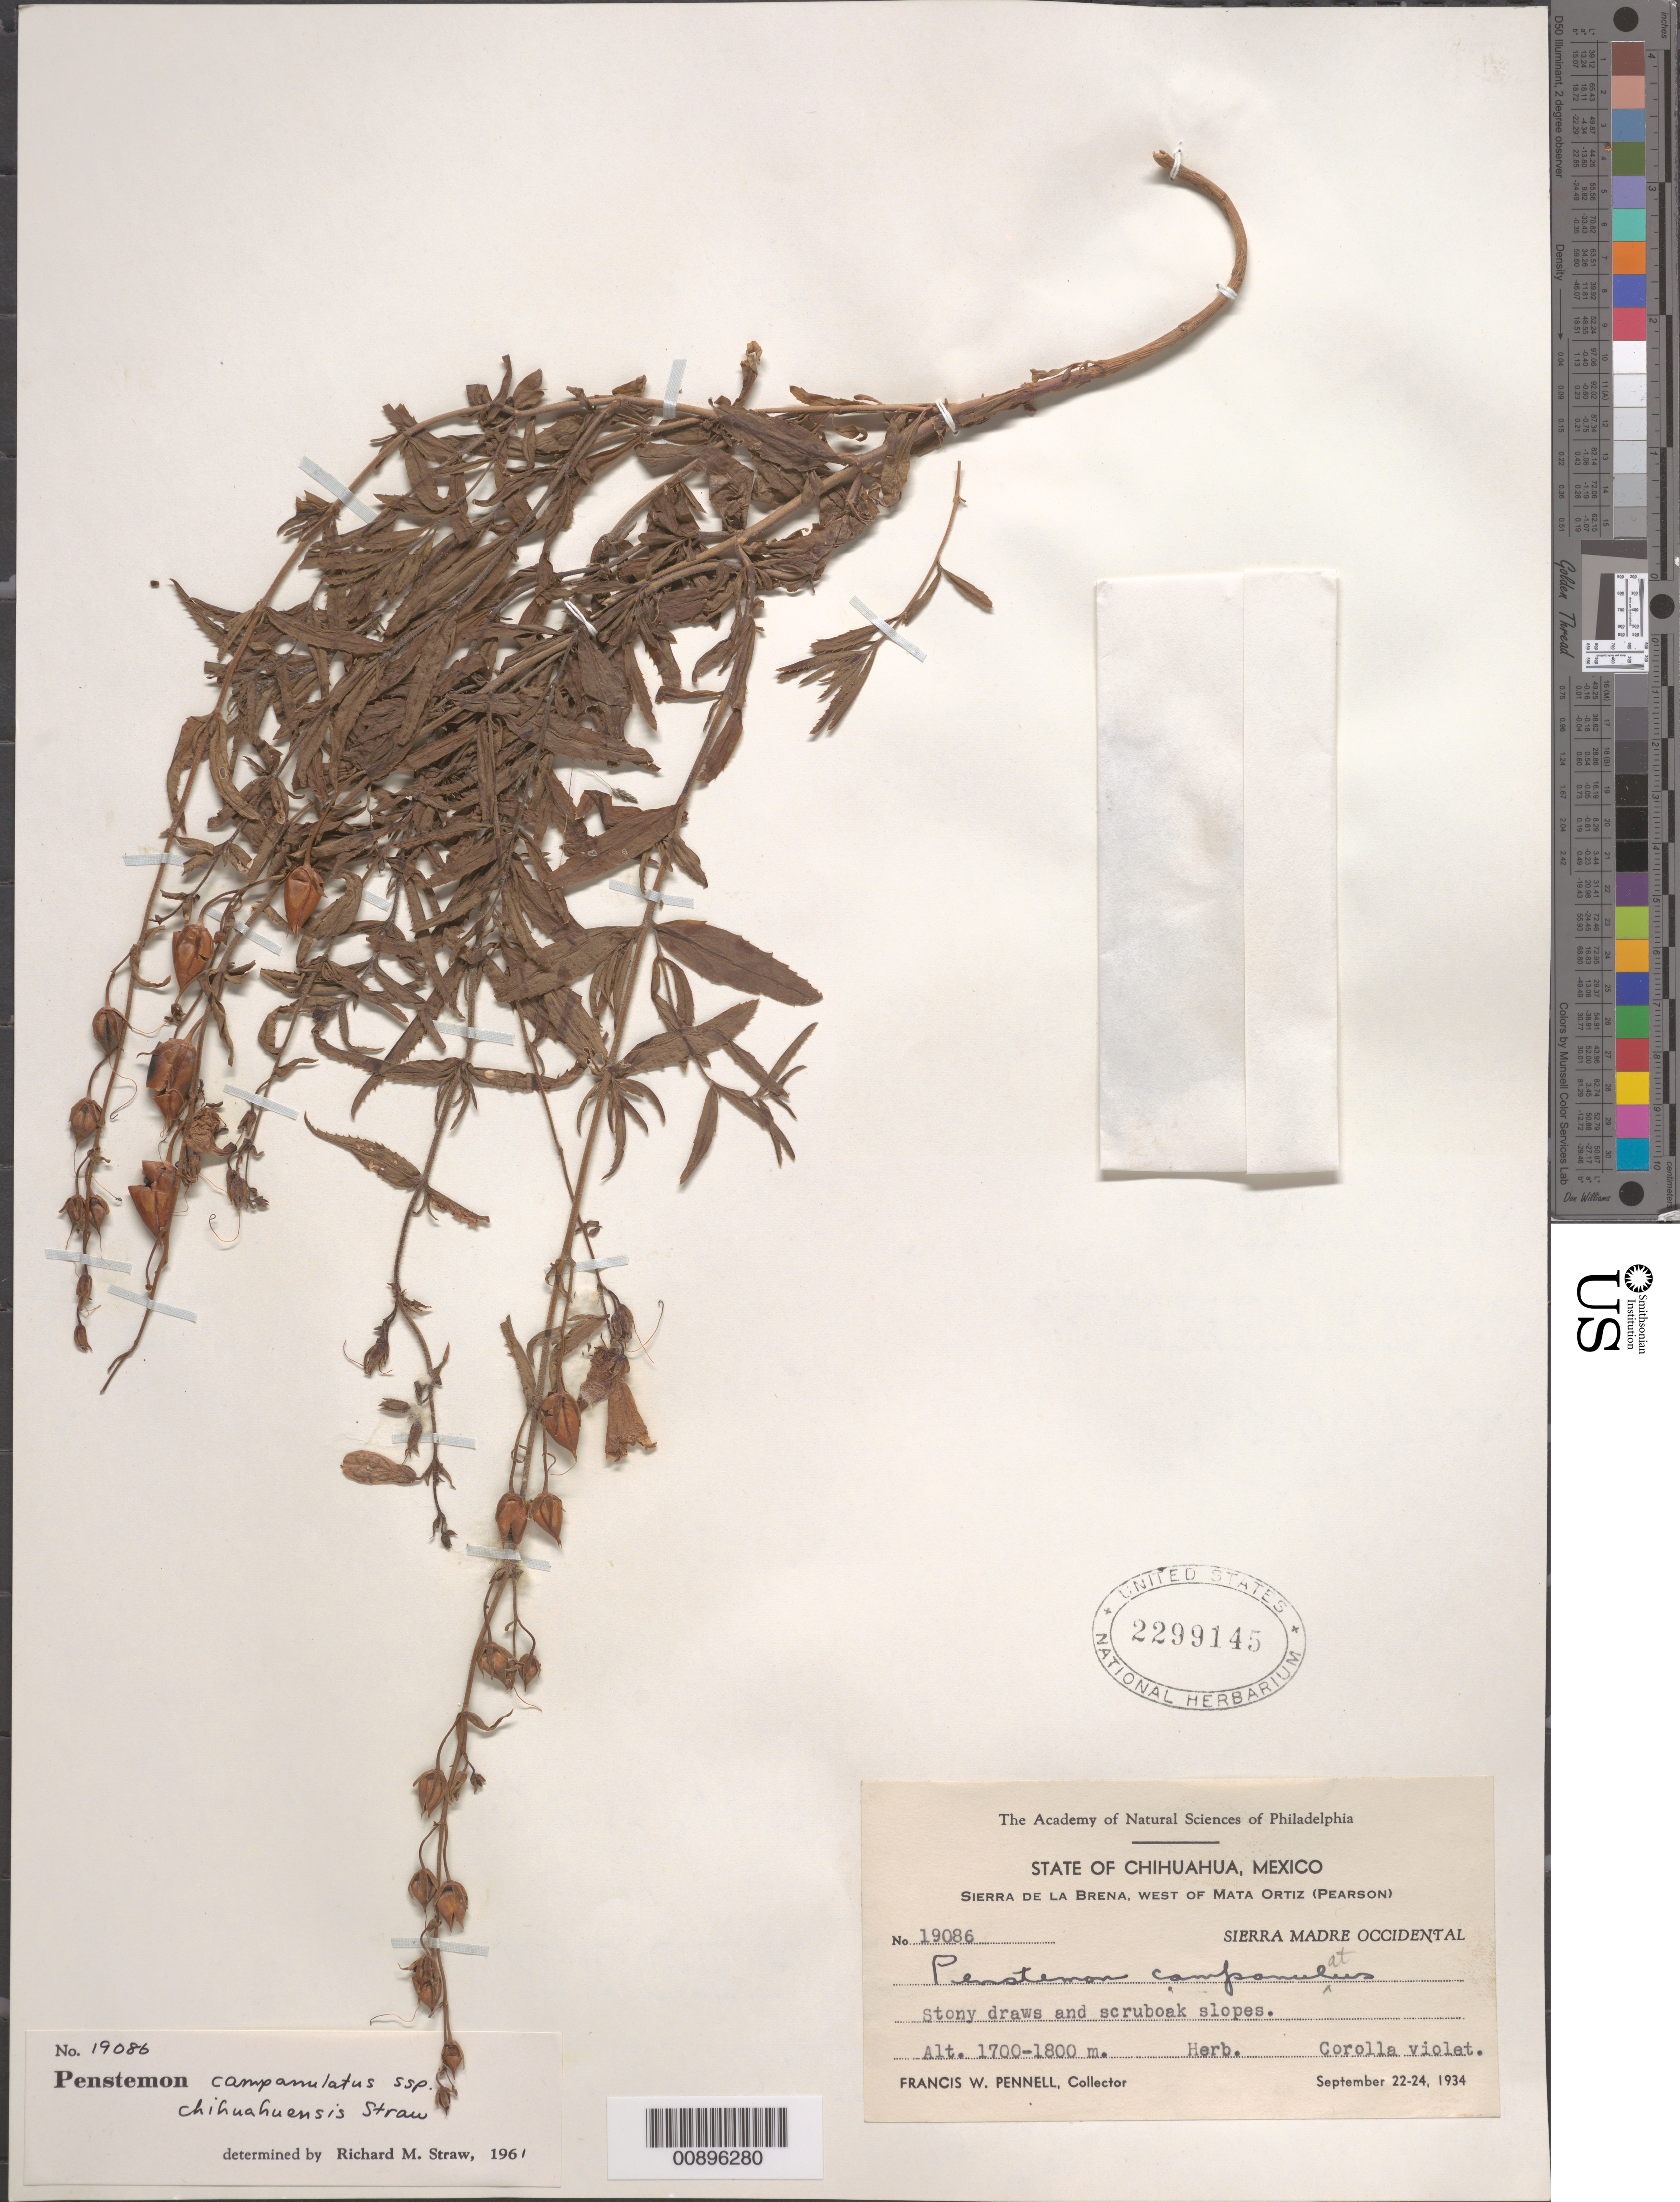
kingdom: Plantae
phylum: Tracheophyta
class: Magnoliopsida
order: Lamiales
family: Plantaginaceae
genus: Penstemon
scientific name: Penstemon campanulatus subsp. chihuahuensis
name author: Straw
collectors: F. W. Pennell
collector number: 19086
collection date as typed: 22 Sep 1934 to 24 Sep 1934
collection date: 1934-09-22/1934-09-24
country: Mexico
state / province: Chihuahua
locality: Sierra de la Breña, west of Mata Ortiz (Pearson). Sierra Madre Occidental, Chihuahua.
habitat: Stony draws and scruboak slopes.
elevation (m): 1800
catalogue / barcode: US 2299145